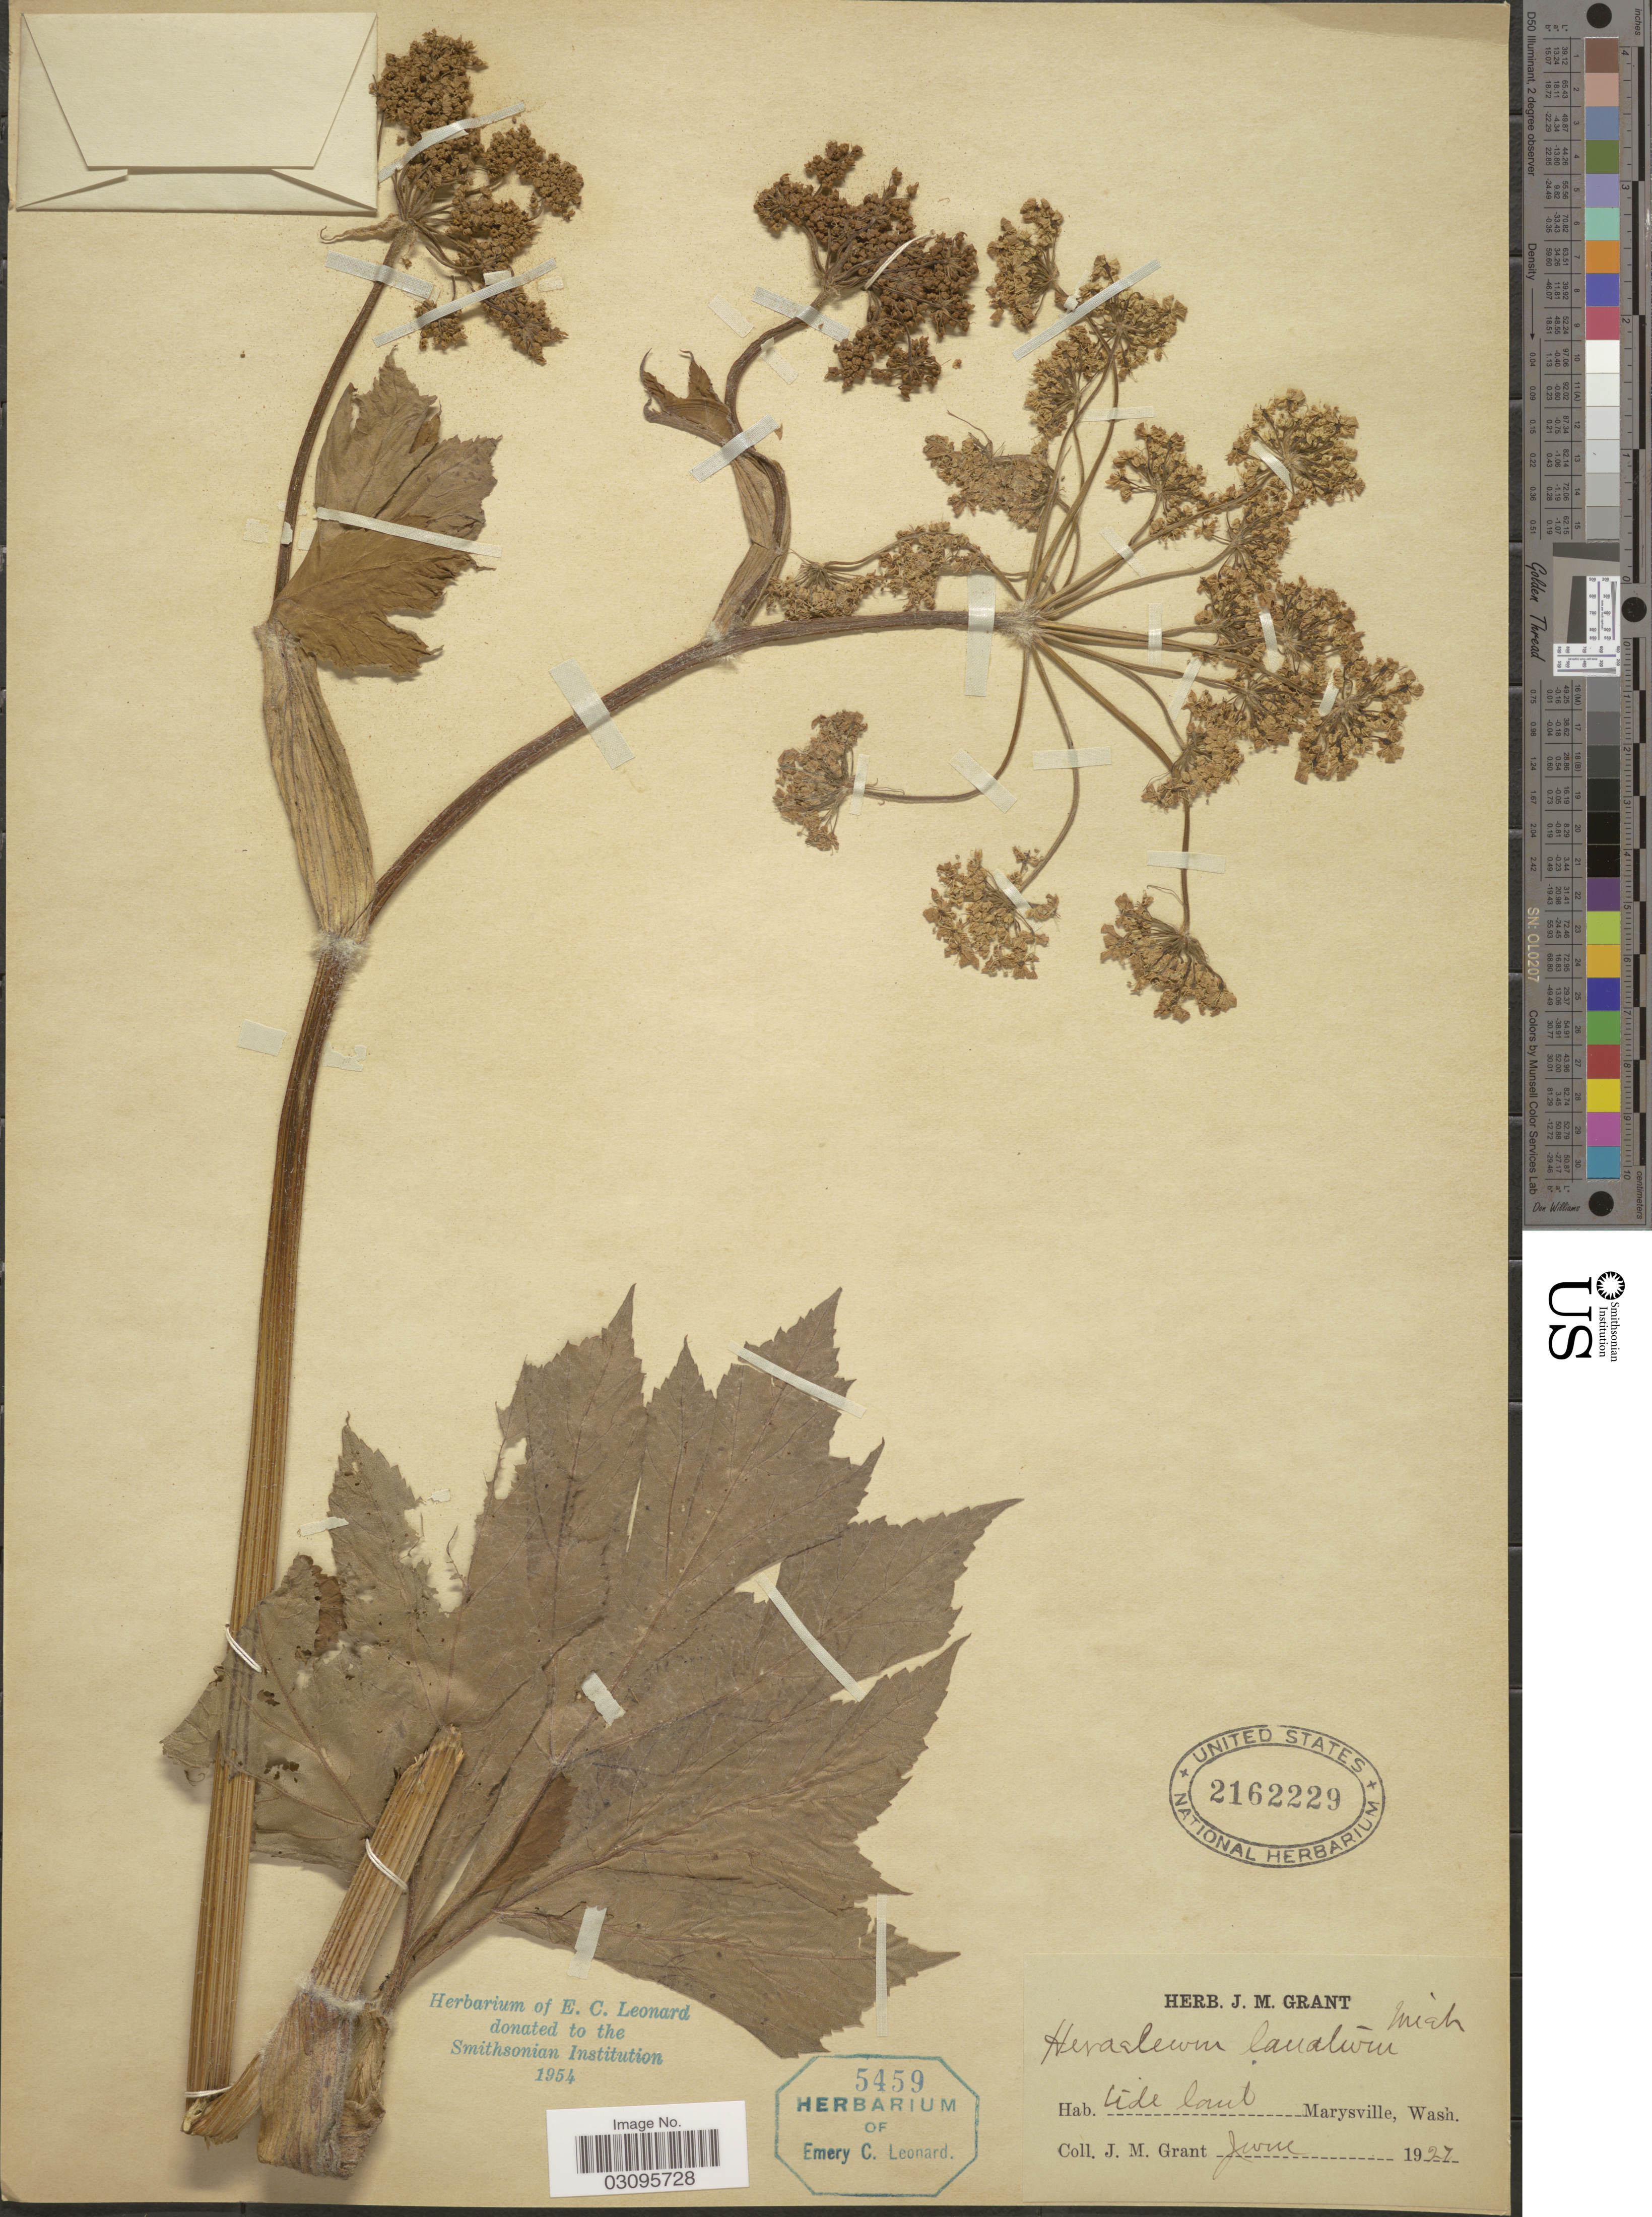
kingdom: Plantae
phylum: Tracheophyta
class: Magnoliopsida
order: Apiales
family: Apiaceae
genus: Heracleum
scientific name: Heracleum lanatum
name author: Michx.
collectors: J. M. Grant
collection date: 1927-06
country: United States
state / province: Washington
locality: Mayrsville.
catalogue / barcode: US 2162229